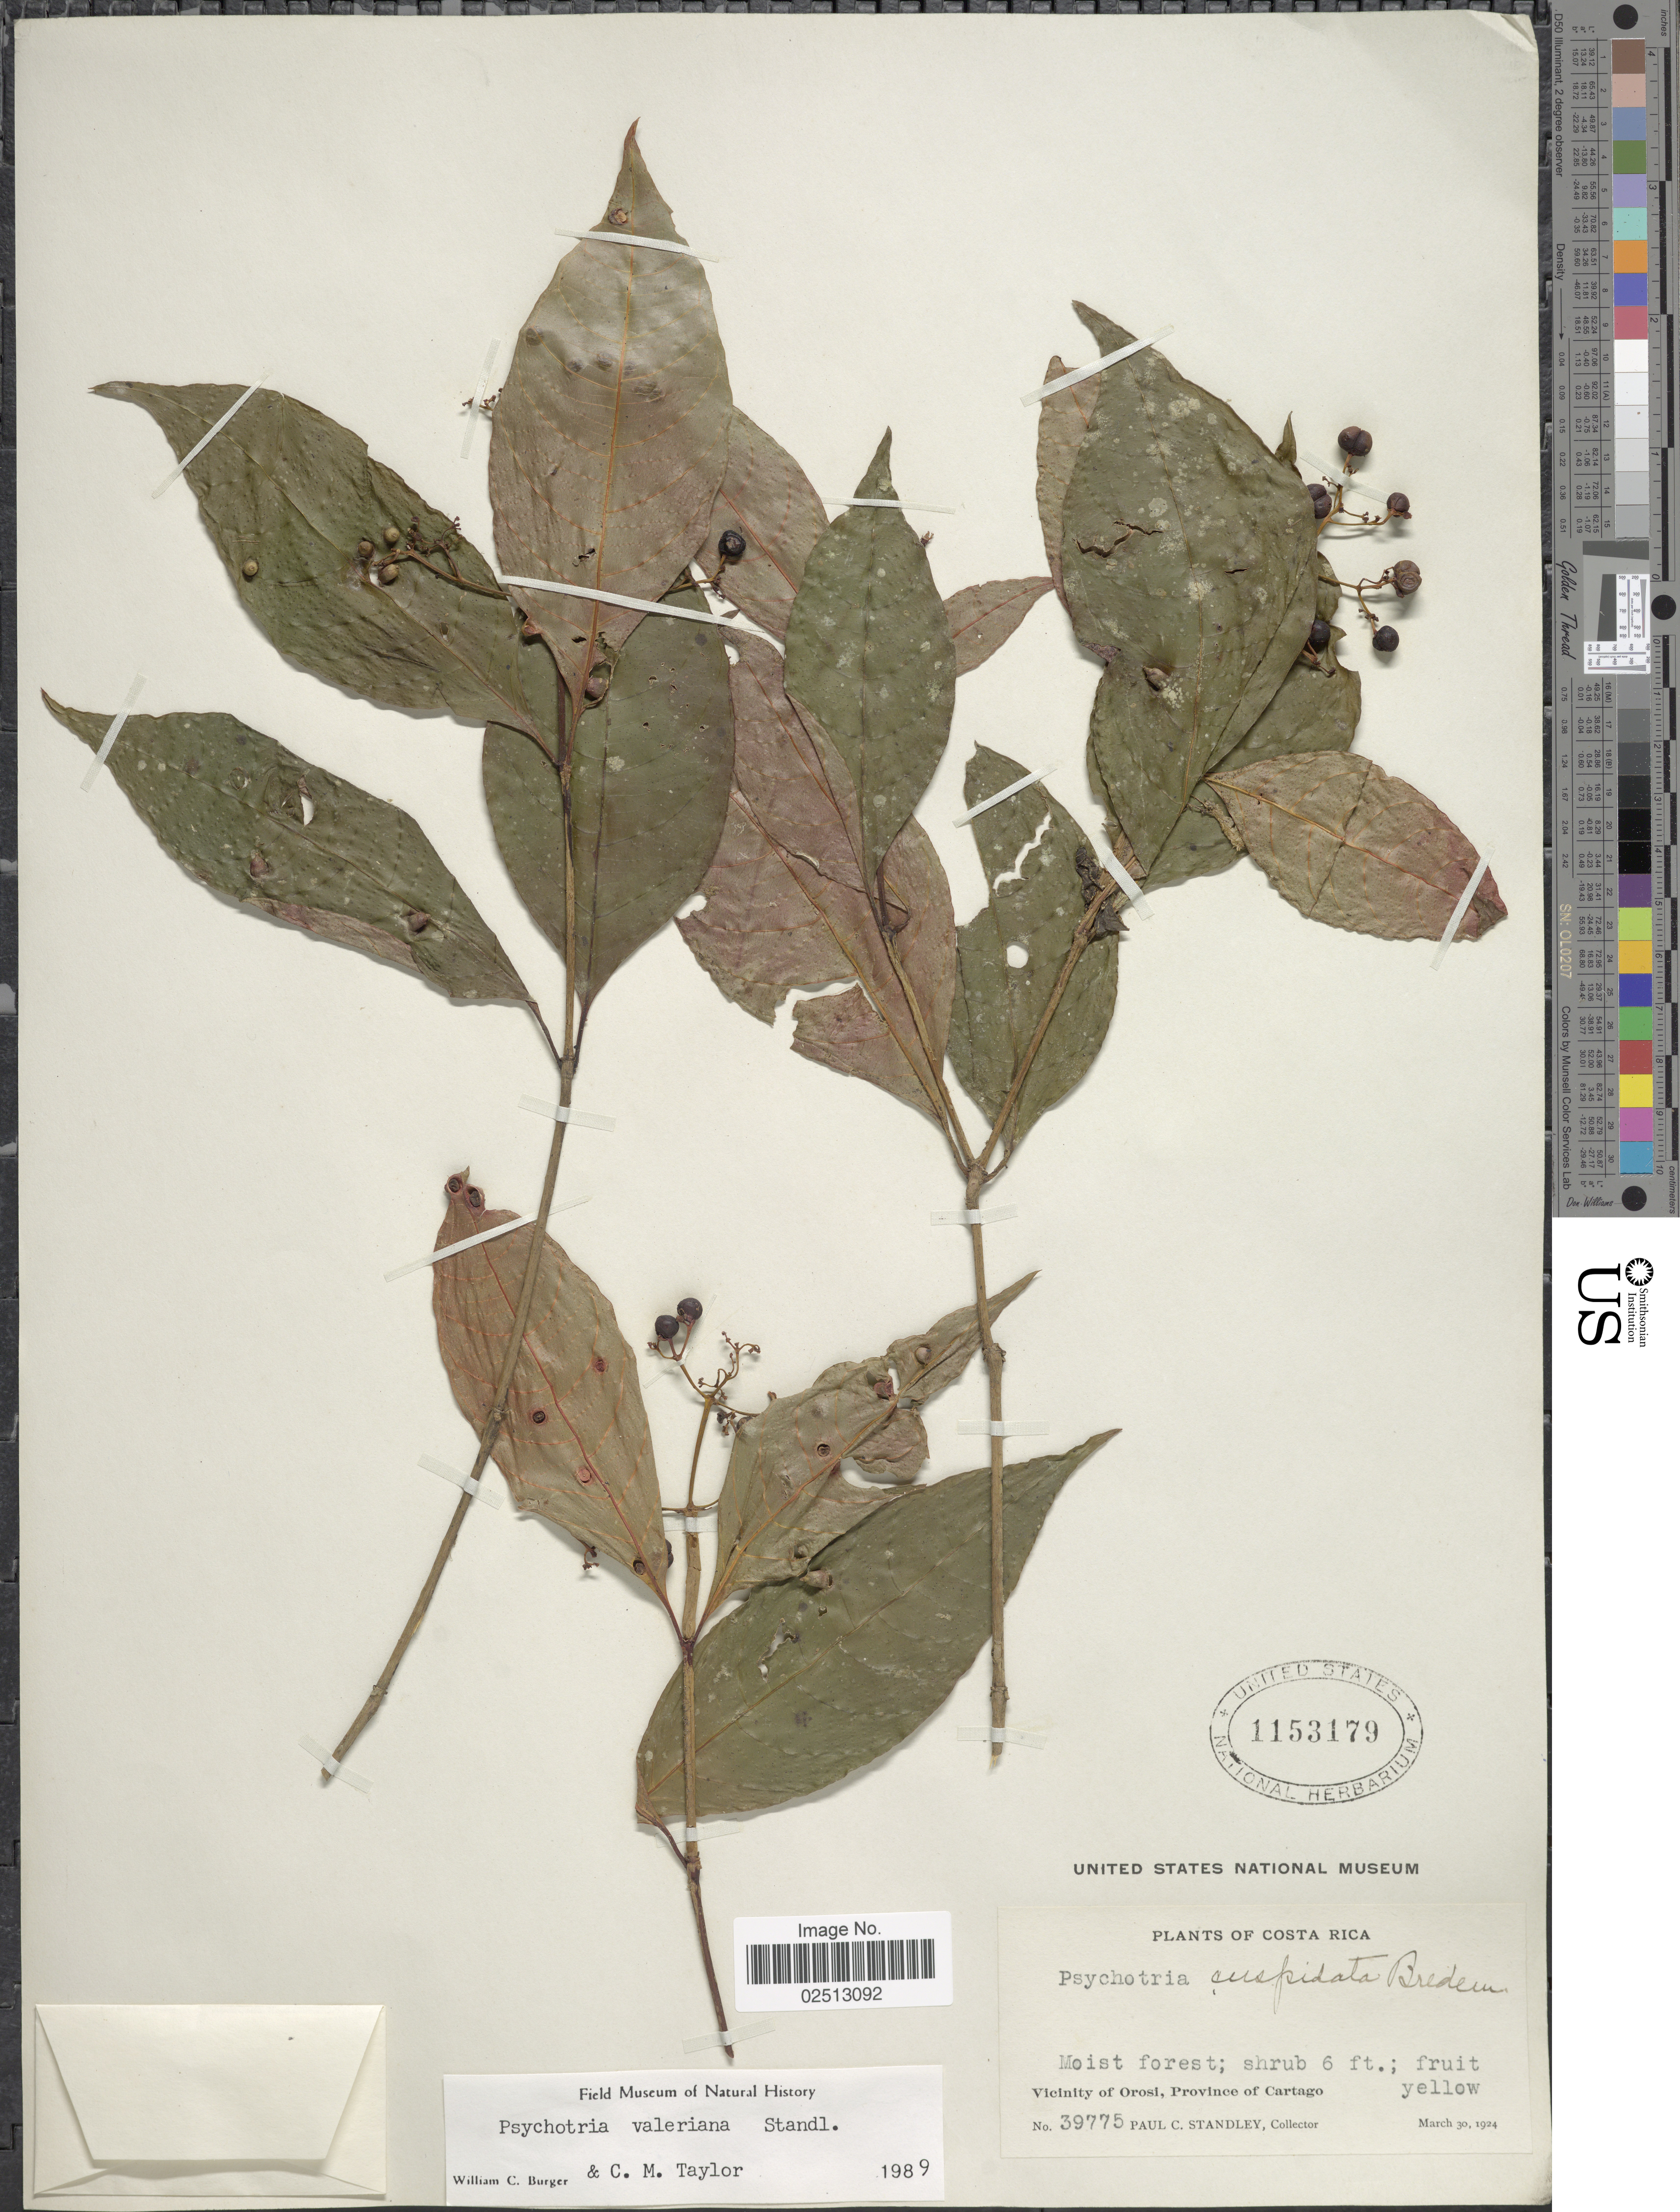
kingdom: Plantae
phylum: Tracheophyta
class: Magnoliopsida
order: Gentianales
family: Rubiaceae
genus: Psychotria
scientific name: Psychotria valeriana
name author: Standl.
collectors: P. C. Standley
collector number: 39775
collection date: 1924-03-30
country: Costa Rica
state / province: Cartago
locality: Costa Rica, Vicinity of Orosi, Province of Cartago.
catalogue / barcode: US 1153179